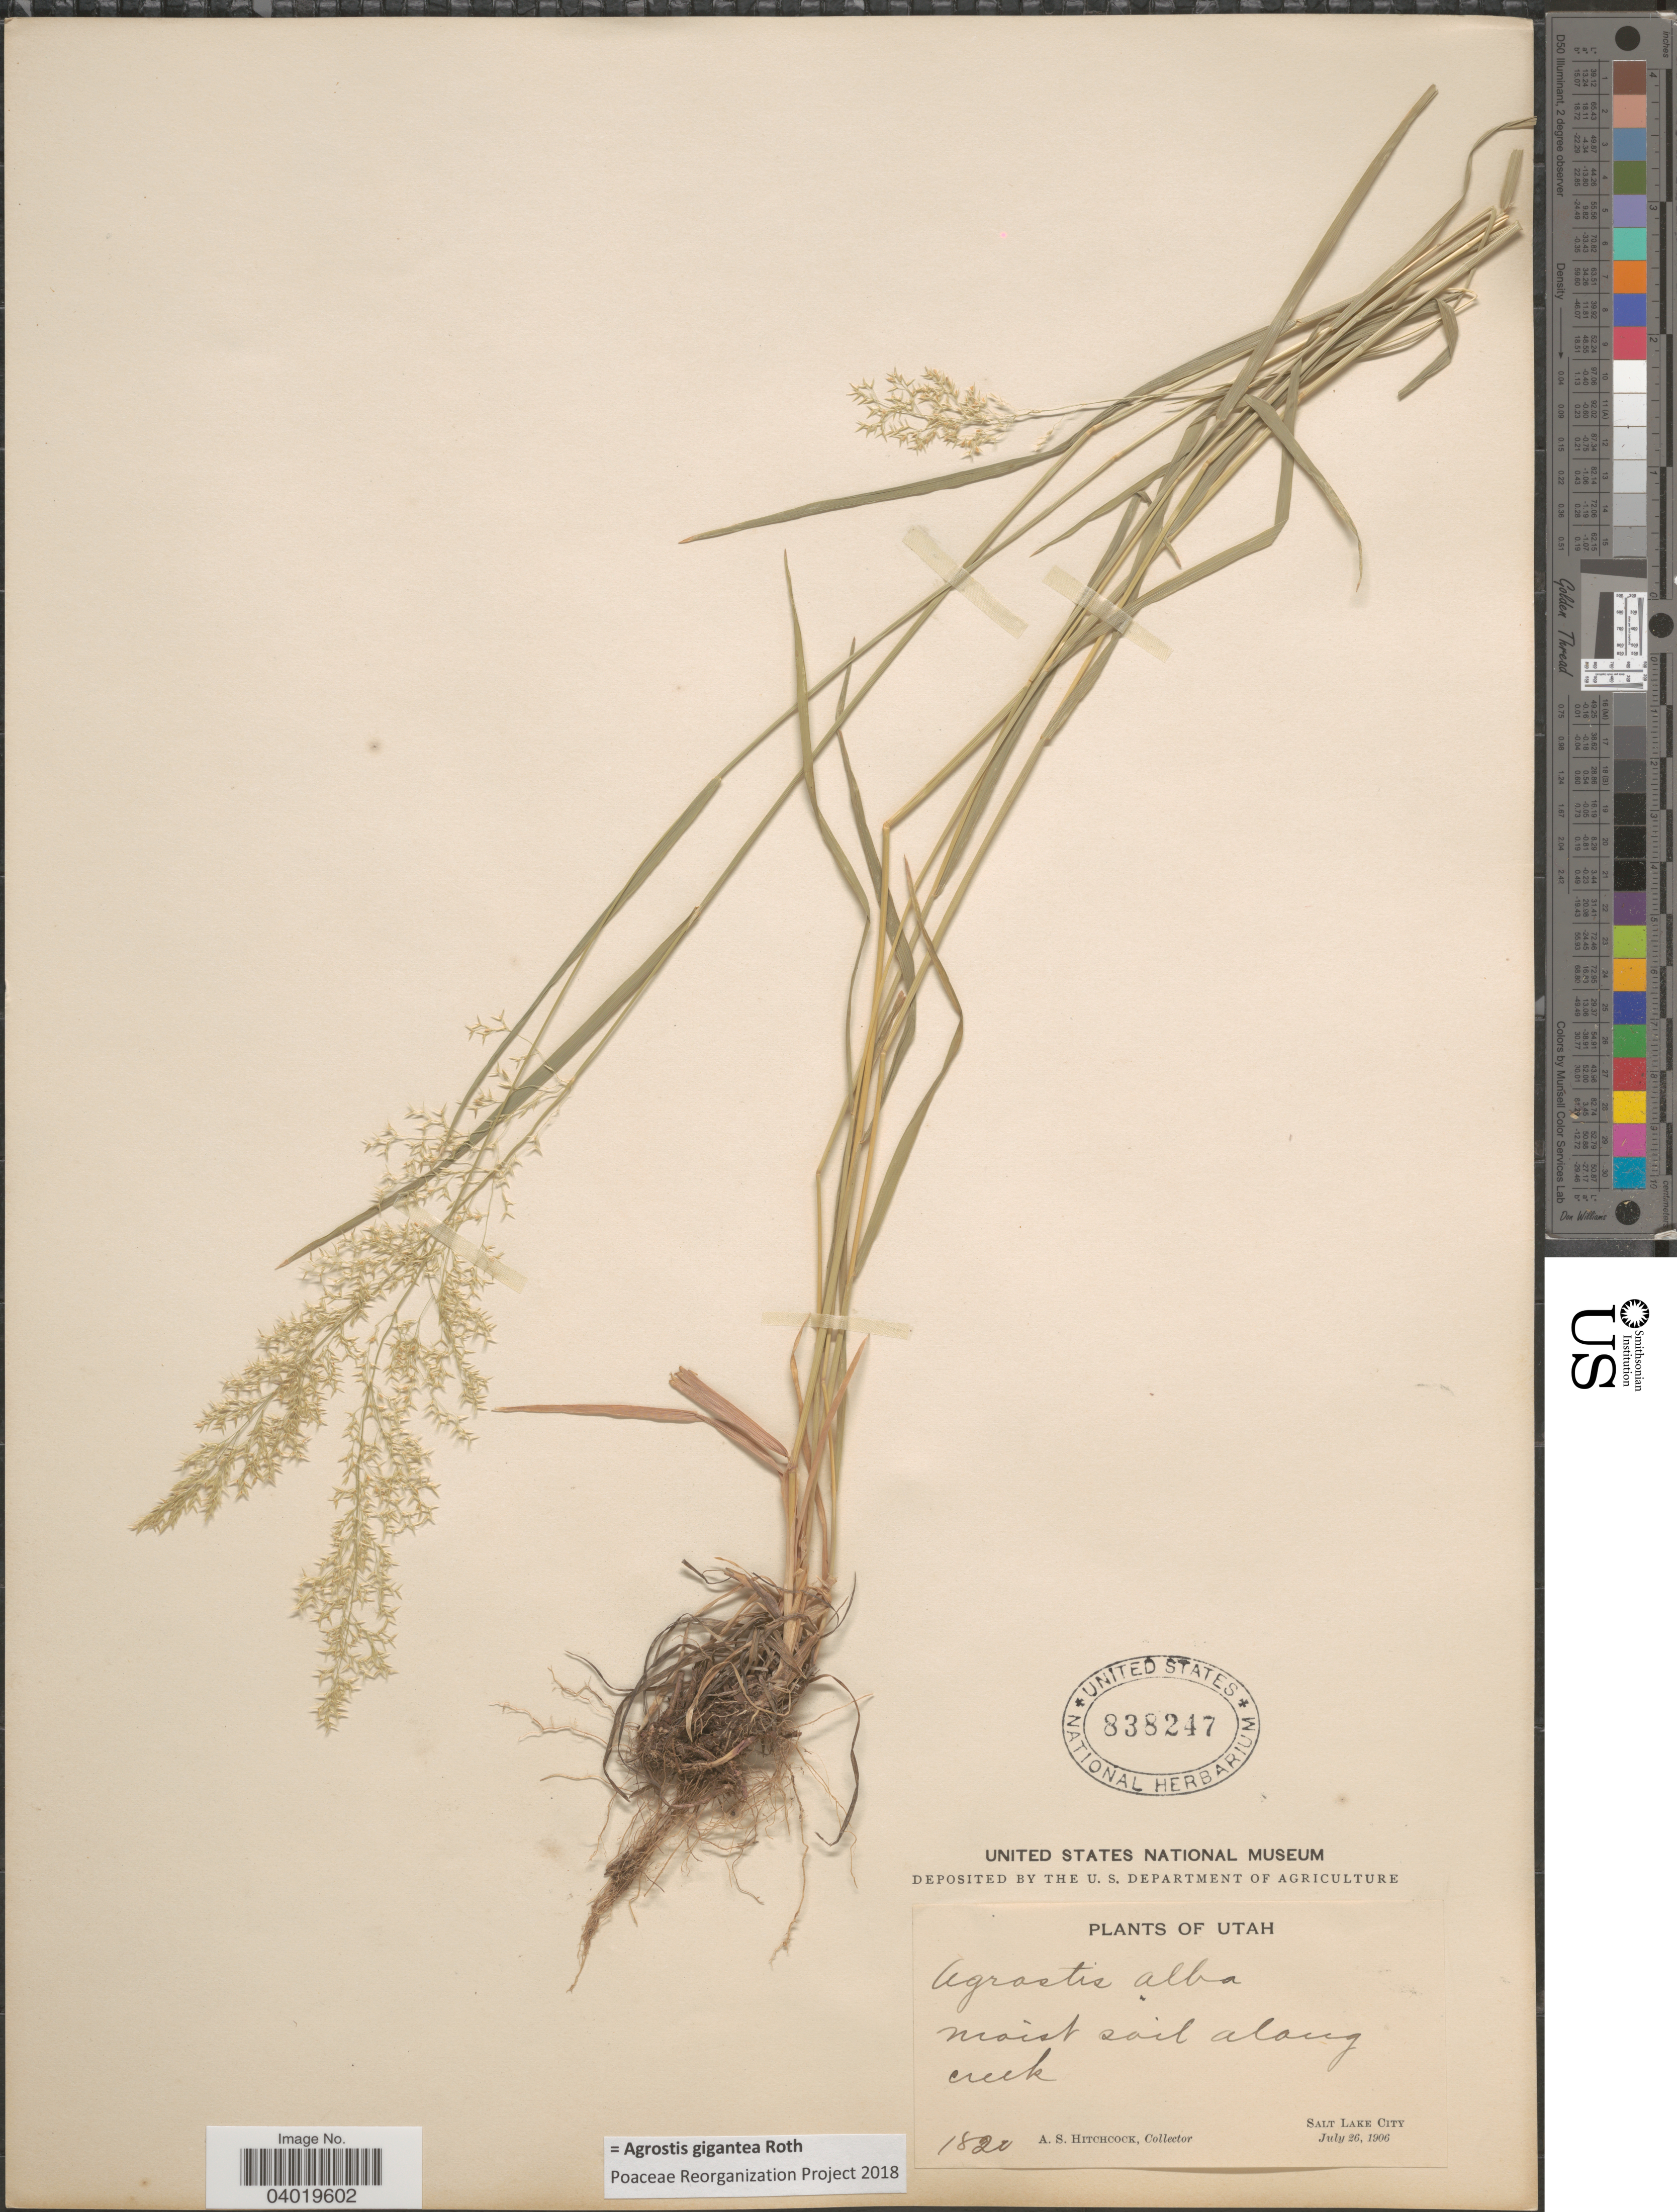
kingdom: Plantae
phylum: Tracheophyta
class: Liliopsida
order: Poales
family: Poaceae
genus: Agrostis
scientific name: Agrostis gigantea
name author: Roth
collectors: A. S. Hitchcock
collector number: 1820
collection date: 1906-07-26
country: United States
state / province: Utah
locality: Salt Lake City.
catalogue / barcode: US 838247